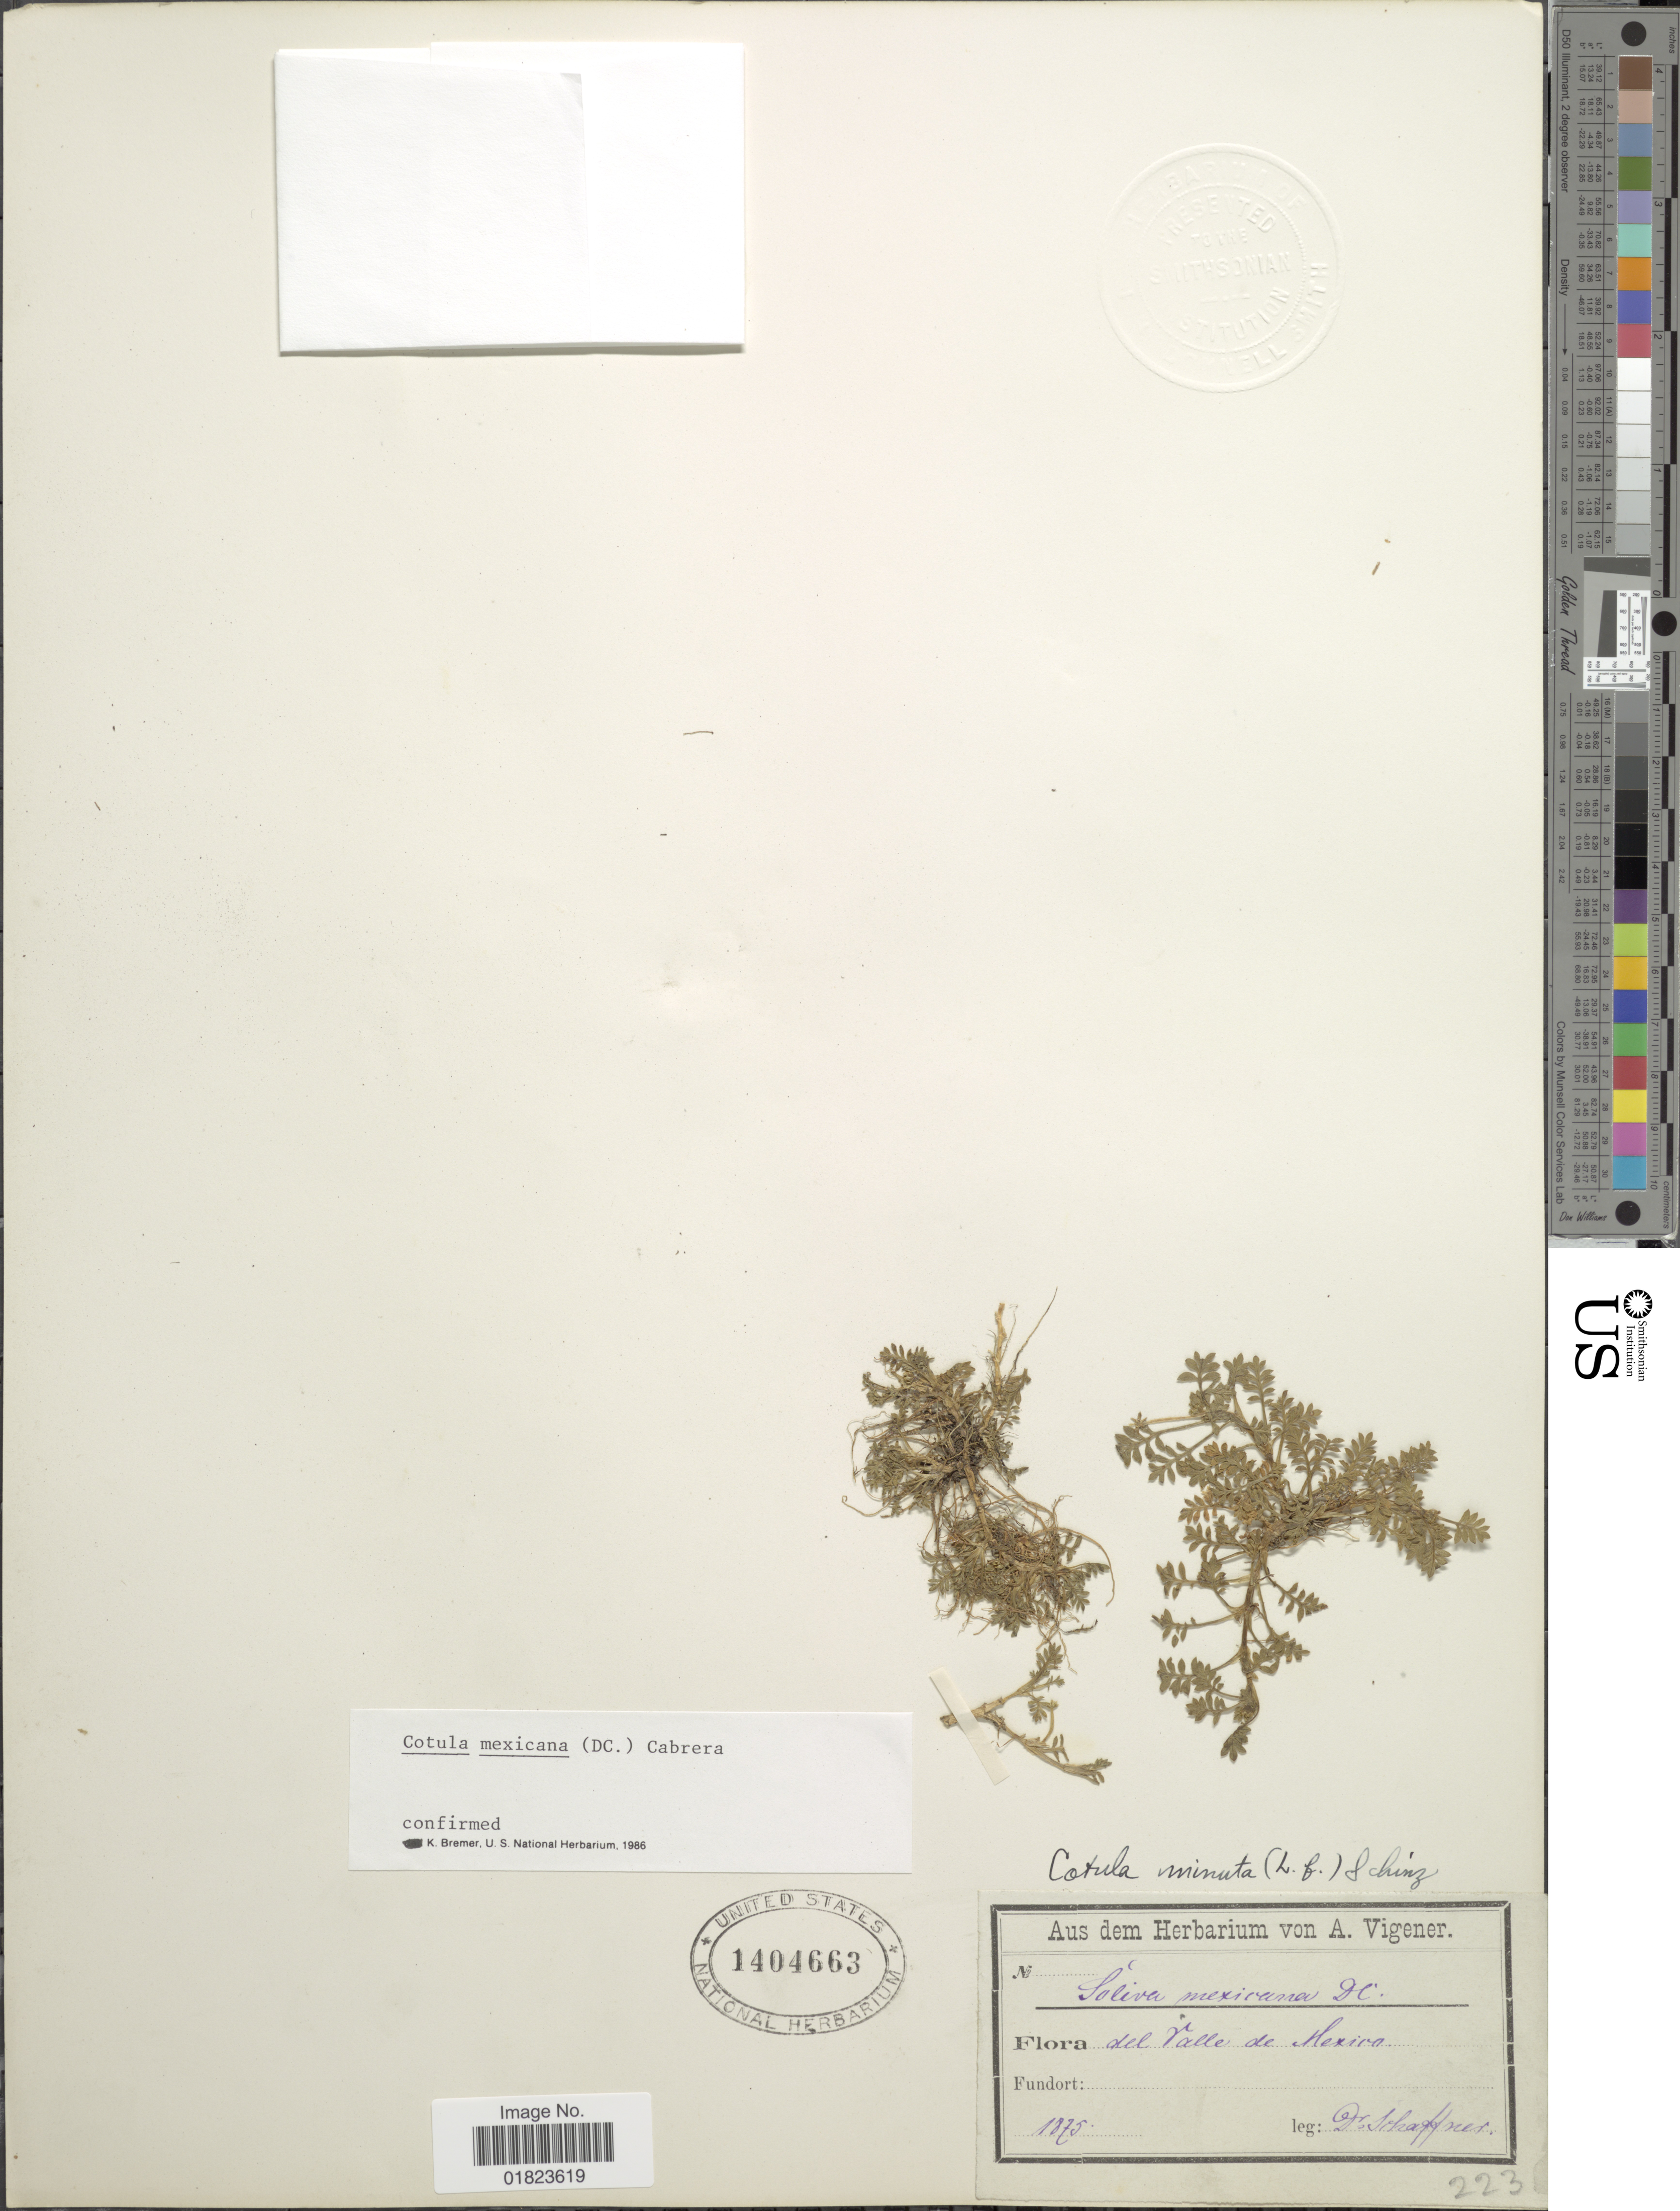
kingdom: Plantae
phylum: Tracheophyta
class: Magnoliopsida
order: Asterales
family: Asteraceae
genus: Cotula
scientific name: Cotula mexicana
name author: (DC.) Cabrera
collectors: -. Schaffner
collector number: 223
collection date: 1875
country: Mexico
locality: Del Valle de Mexio.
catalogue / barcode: US 1404663